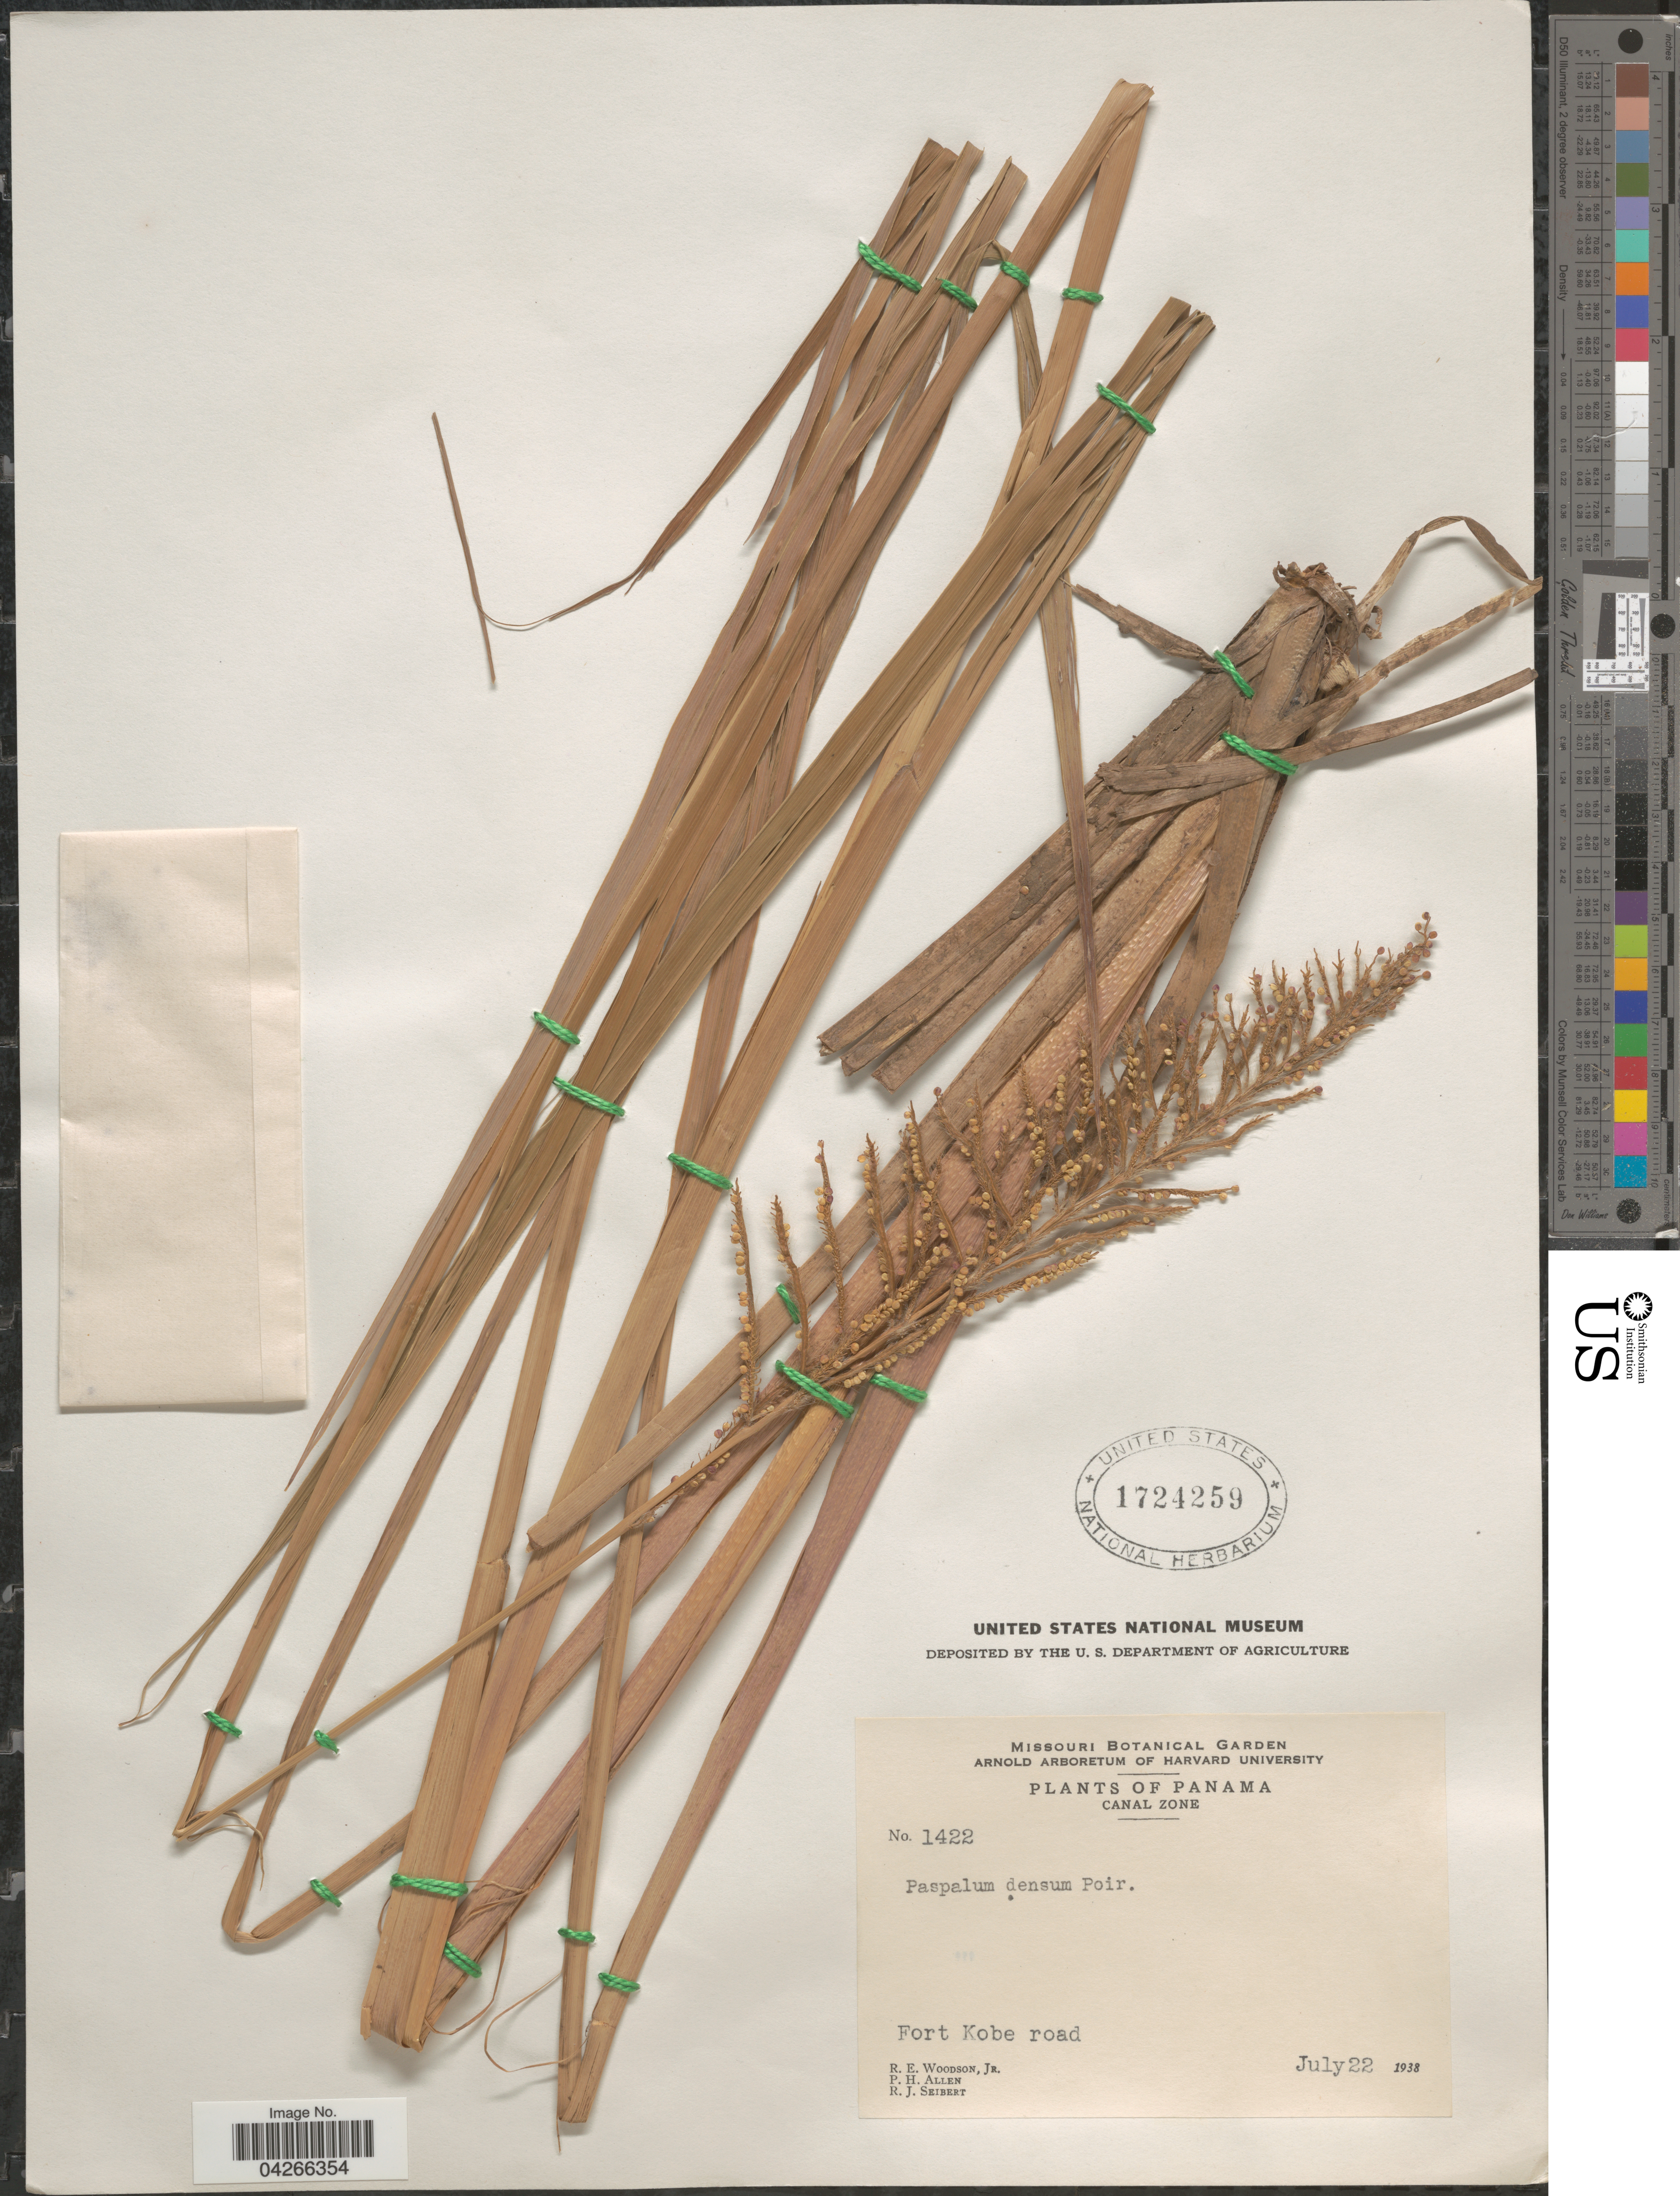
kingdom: Plantae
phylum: Tracheophyta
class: Liliopsida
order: Poales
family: Poaceae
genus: Paspalum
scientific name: Paspalum densum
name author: Poir.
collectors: R. E. Woodson, P. H. Allen & R. J. Seibert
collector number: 1422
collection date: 1938-07-22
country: Panama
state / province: Colón / Panamá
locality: Canal Zone. Fort Kobe road.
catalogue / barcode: US 1724259